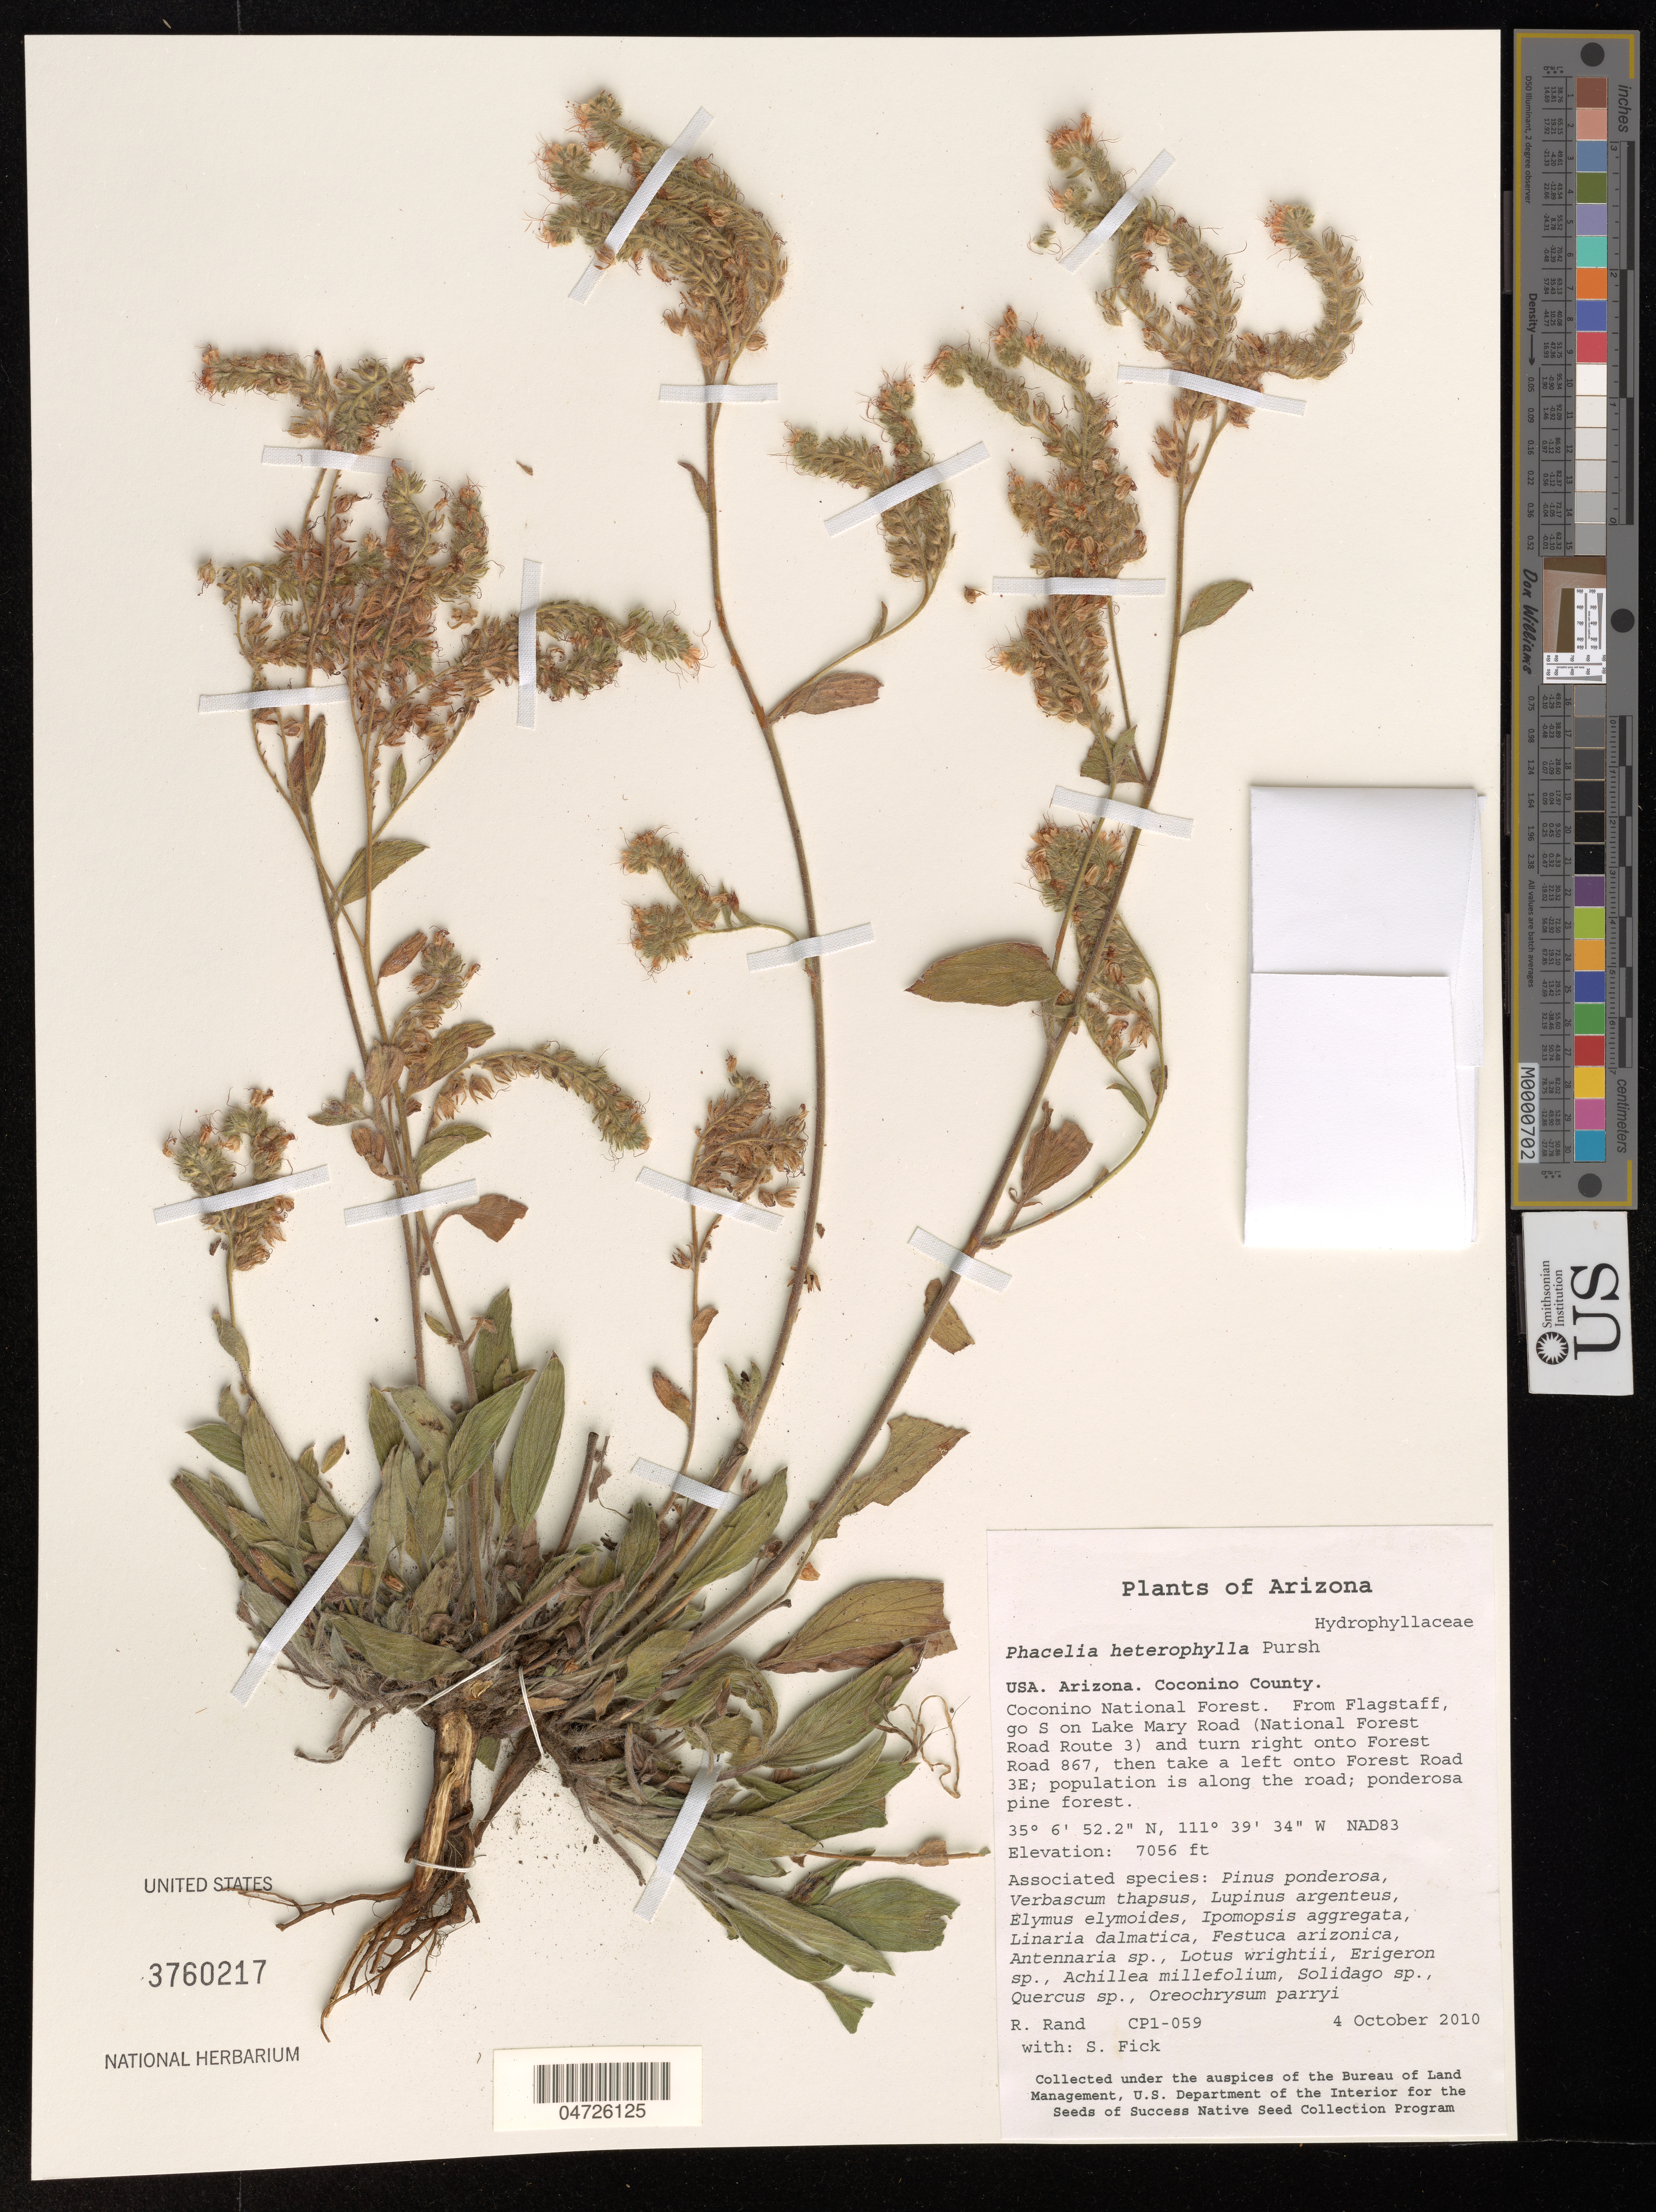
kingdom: Plantae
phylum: Tracheophyta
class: Magnoliopsida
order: Boraginales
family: Hydrophyllaceae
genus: Phacelia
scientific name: Phacelia heterophylla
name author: Pursh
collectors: R. Rand & S. Fick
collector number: CP1-059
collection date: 2010-10-04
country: United States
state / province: Arizona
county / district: Coconino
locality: Coconino County. Coconino National Forest. From Flagstaff, go S on Lake Mary Road (National Forest Road Route 3) and turn right onto Forest Road 867, then take a left onto Forest Road 3E; population is along the road. NAD83.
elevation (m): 2151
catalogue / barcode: US 3760217